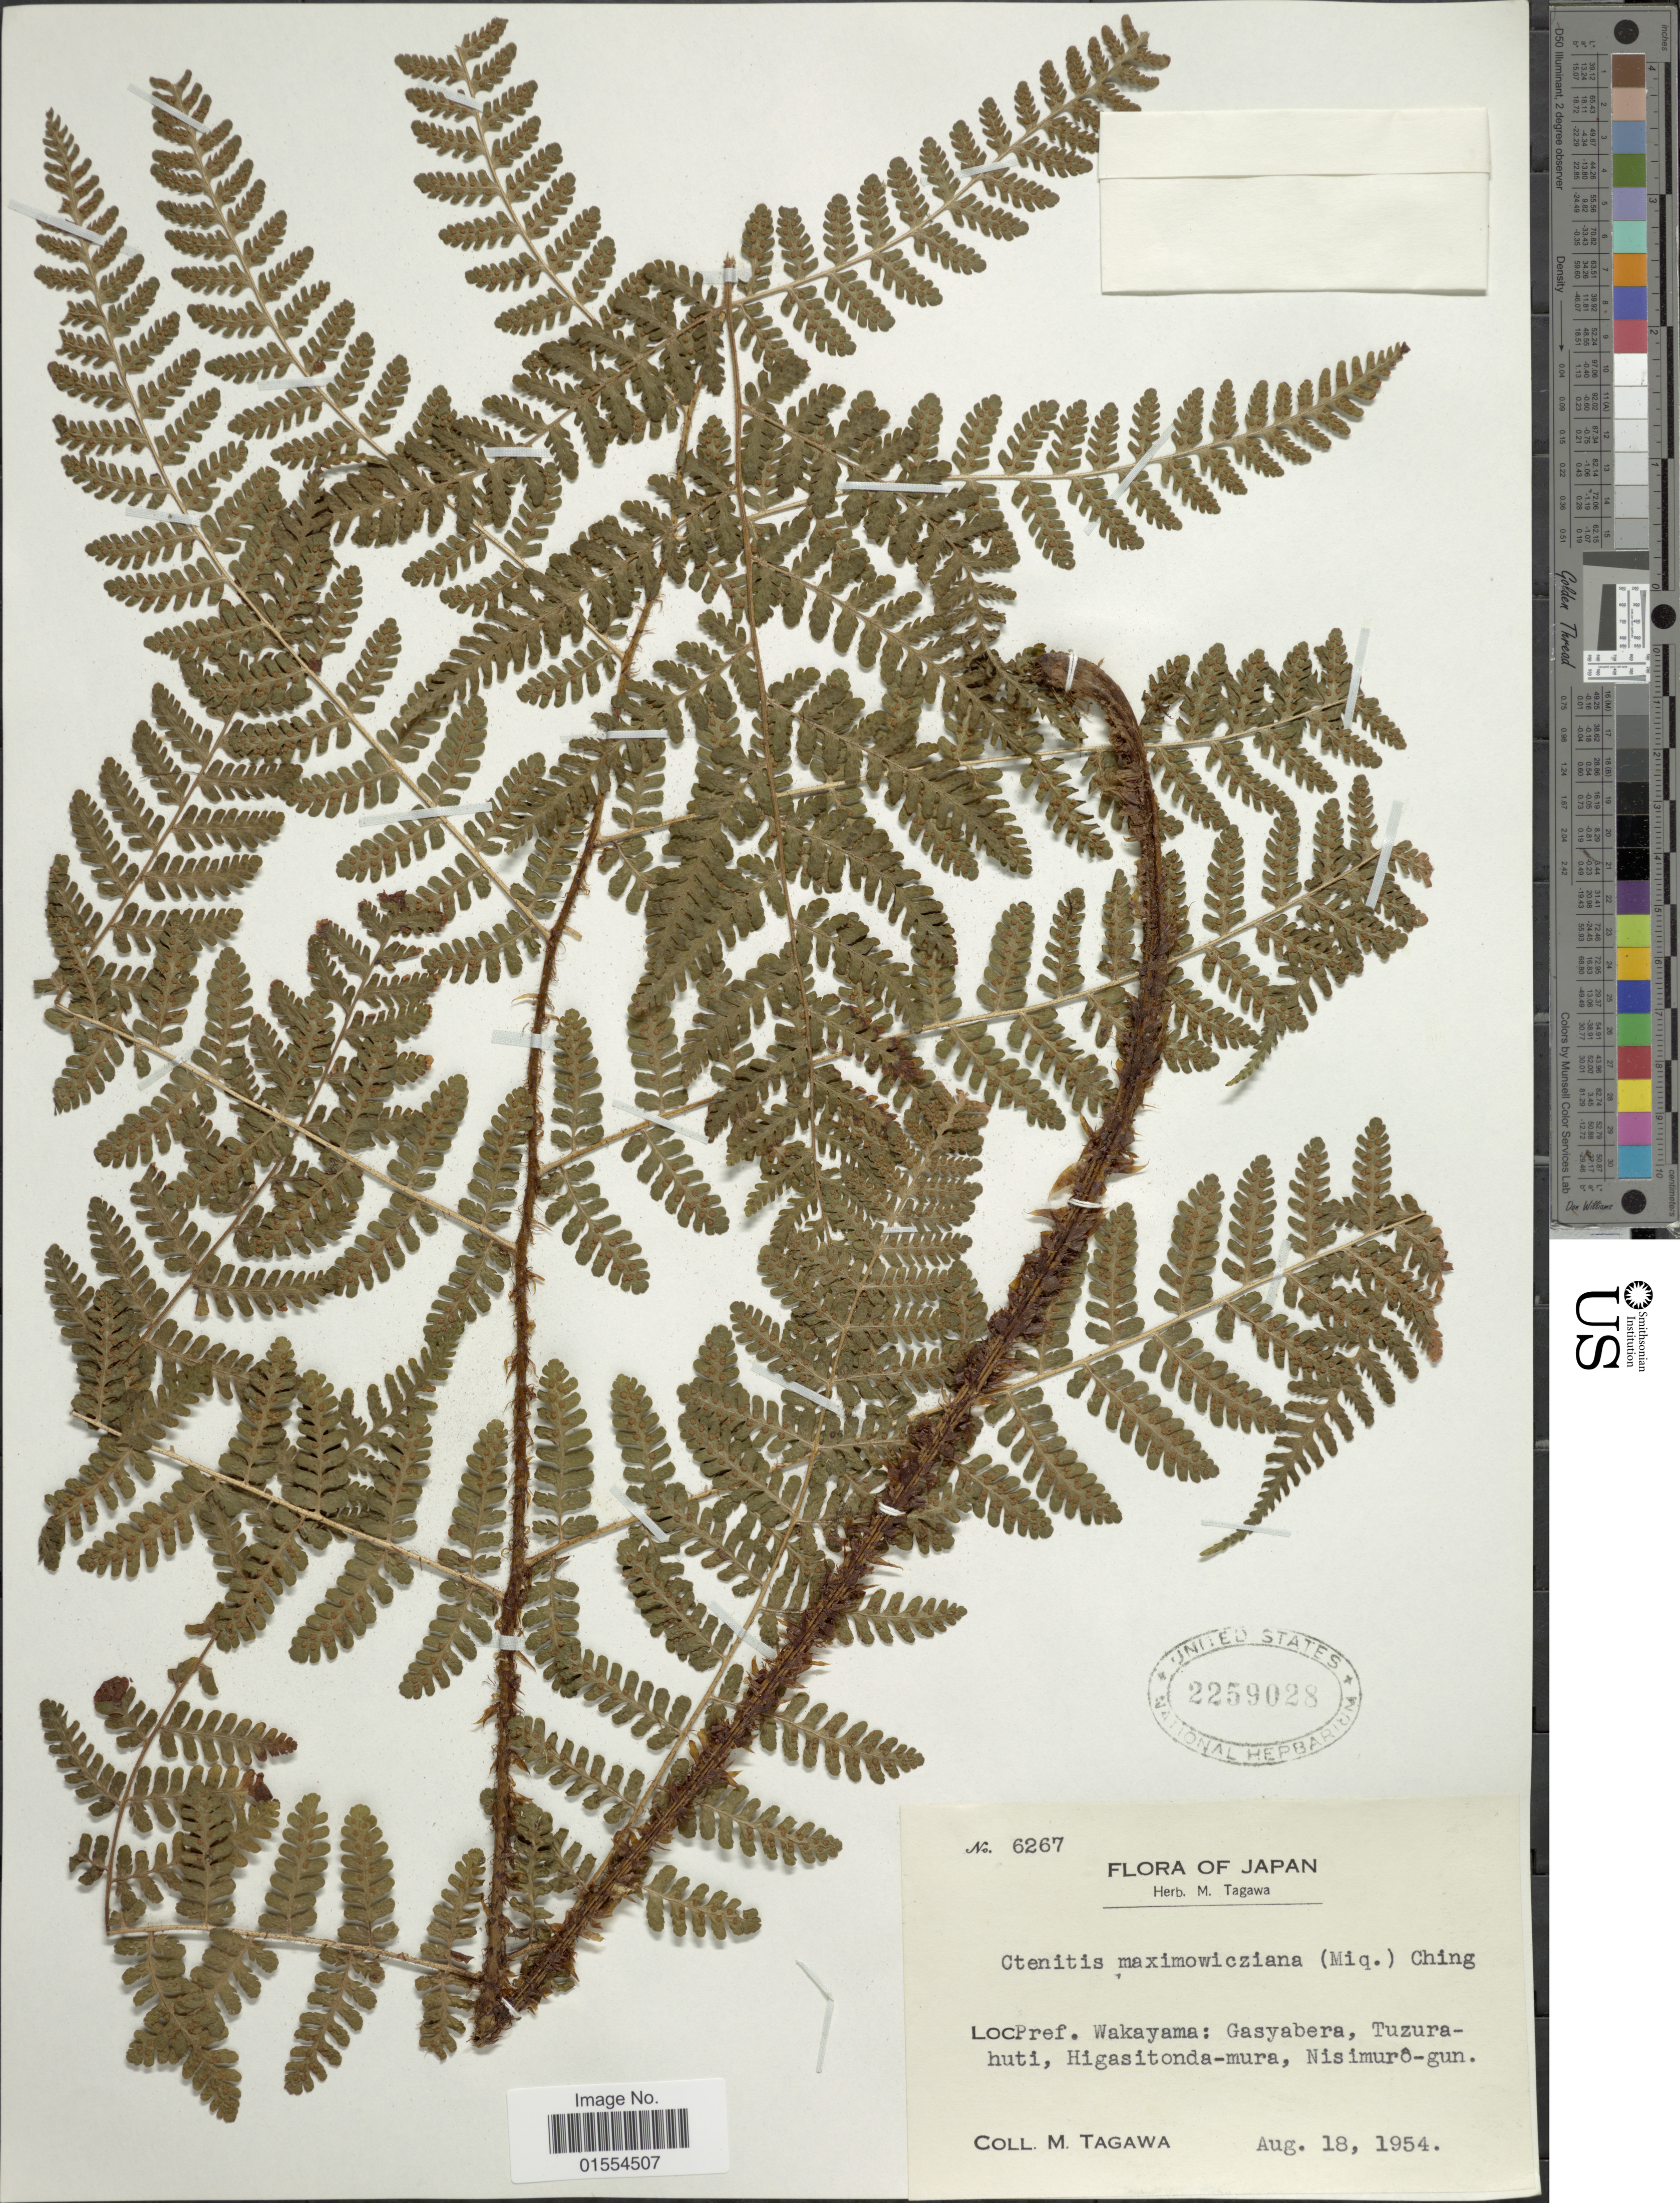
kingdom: Plantae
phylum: Tracheophyta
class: Polypodiopsida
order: Polypodiales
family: Dryopteridaceae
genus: Dryopteris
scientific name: Dryopteris maximowicziana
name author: (Miq.) C. Chr.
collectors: M. Tagawa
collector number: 6267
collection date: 1954-08-18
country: Japan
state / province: Wakayama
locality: Pref. Wakayama: Gasyabera, Tuzurahuti, Higasitonda-mura, Nisimuro-gun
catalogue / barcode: US 2259028